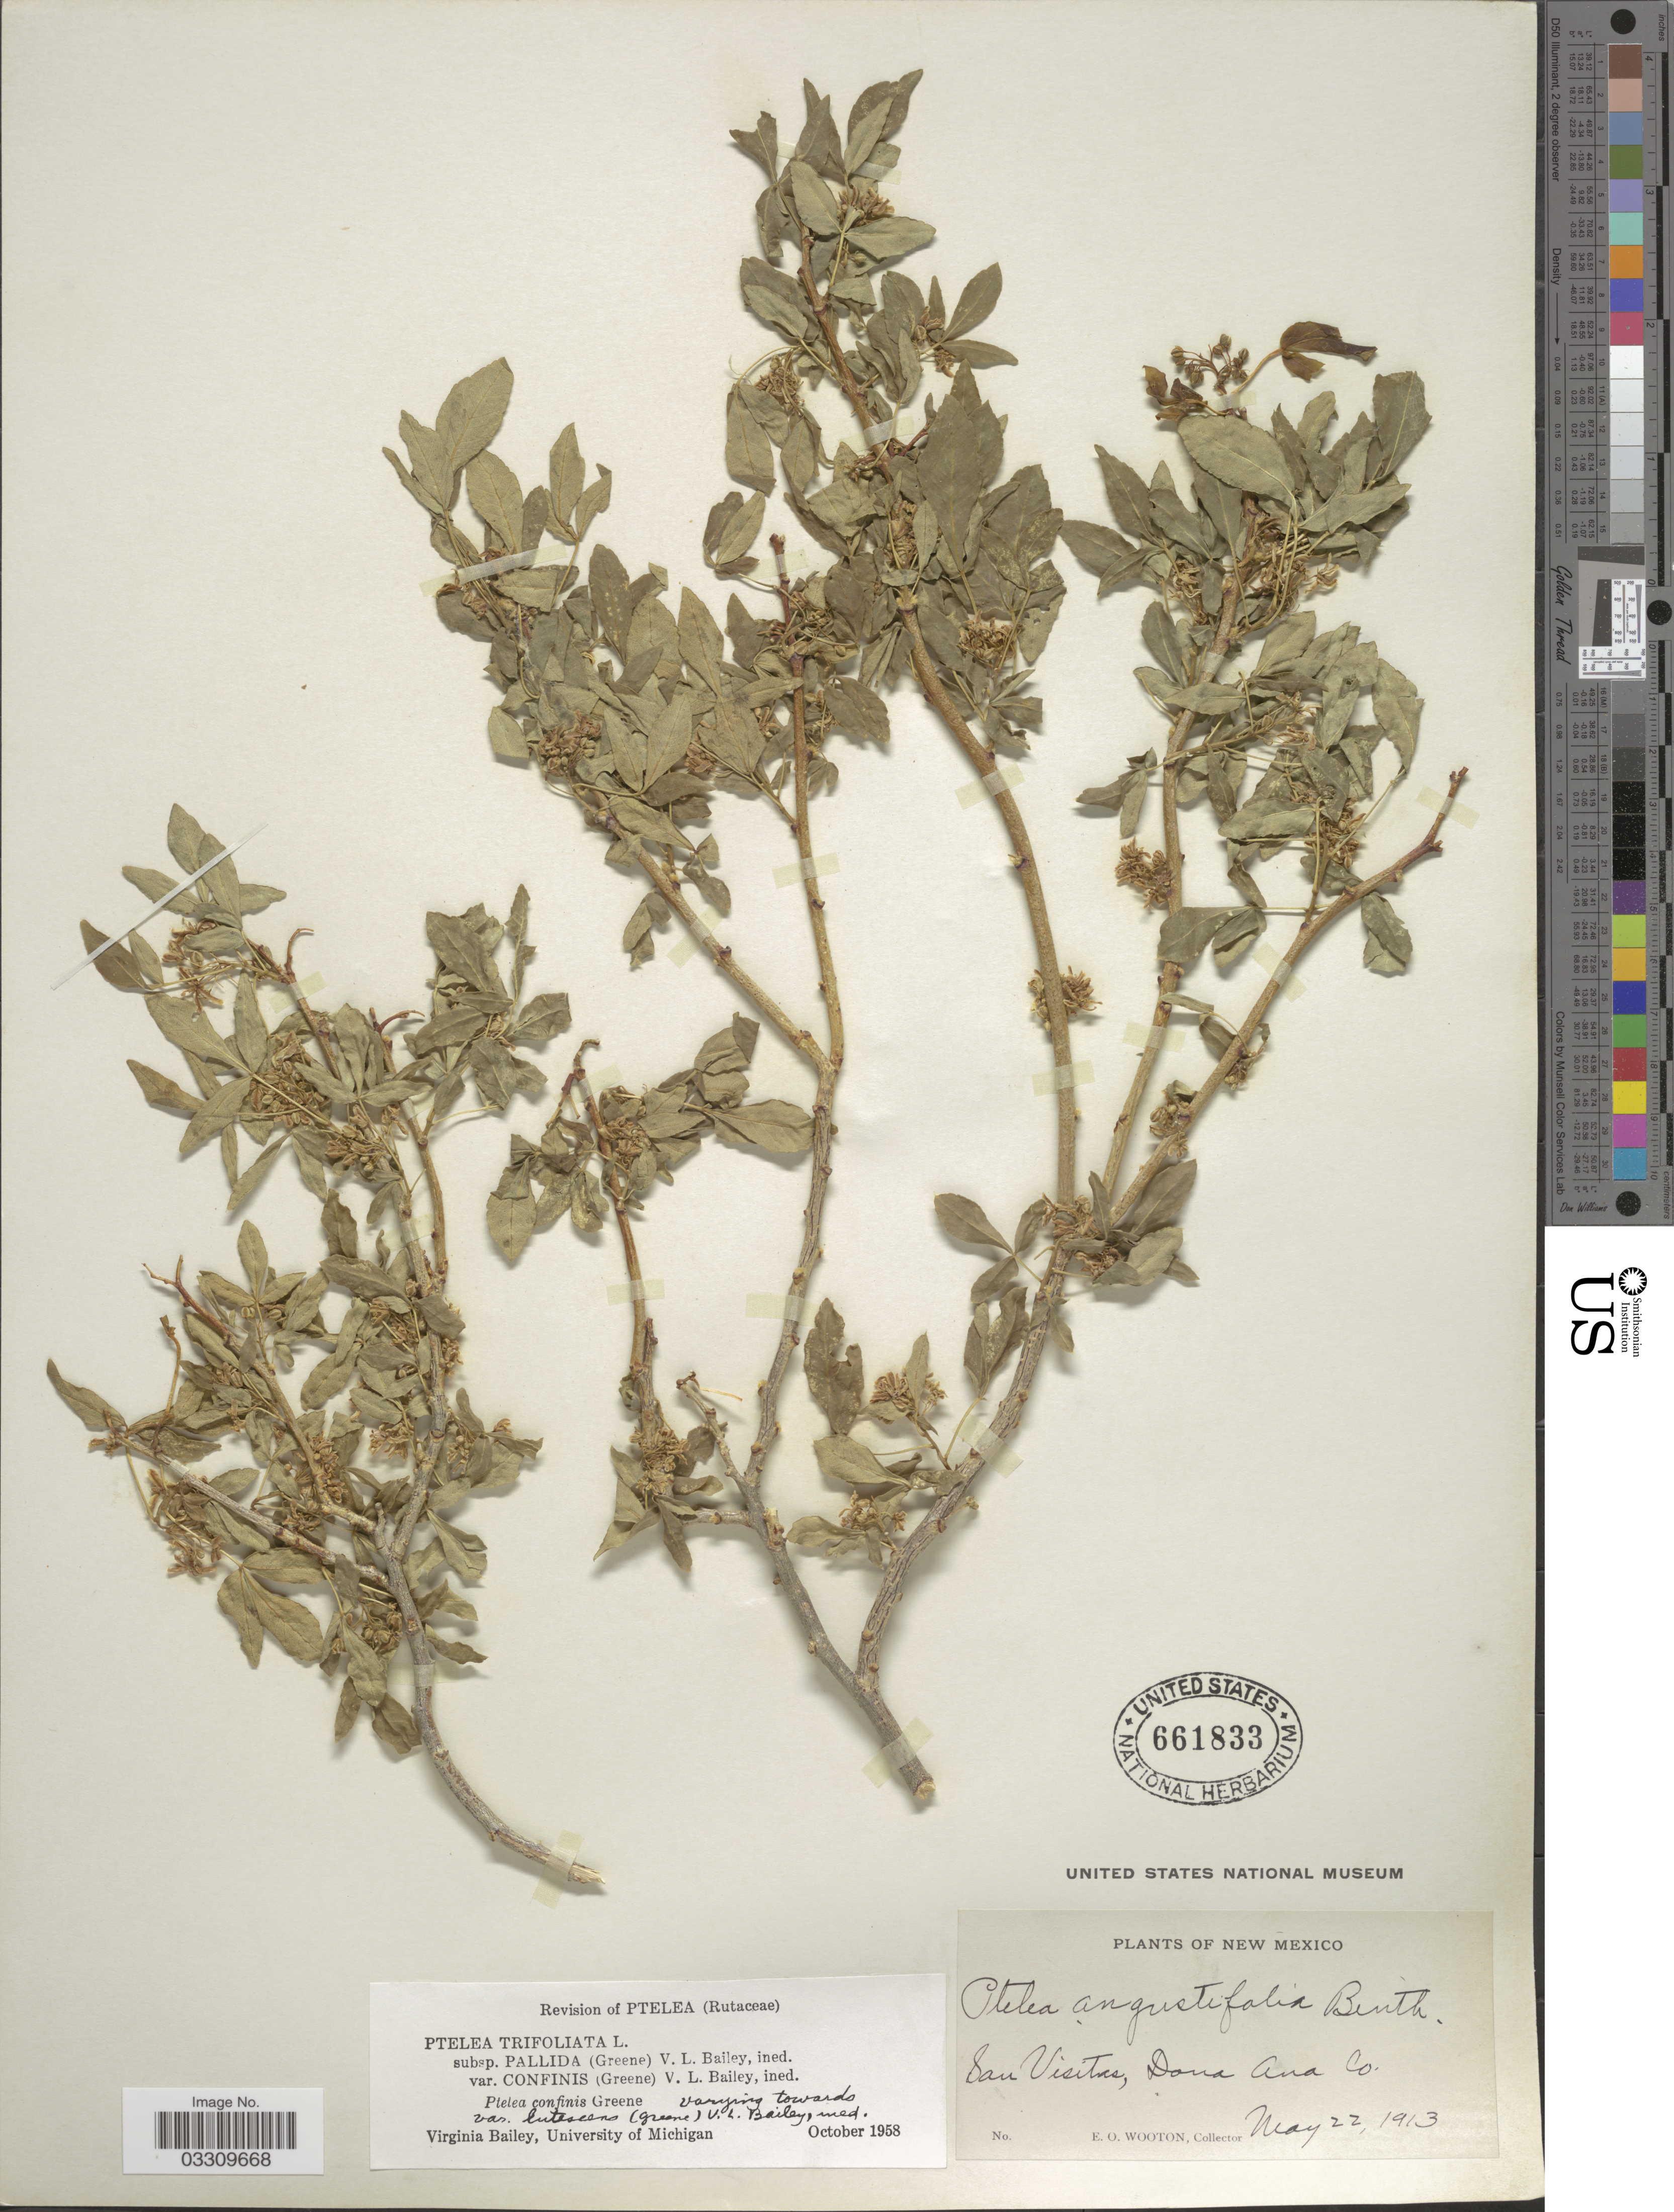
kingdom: Plantae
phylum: Tracheophyta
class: Magnoliopsida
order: Sapindales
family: Rutaceae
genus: Ptelea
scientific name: Ptelea trifoliata var. confinis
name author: (S.W. Greene) V. L. Bailey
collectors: E. O. Wooton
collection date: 1913-05-22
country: United States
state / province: New Mexico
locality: San Visitas, Dona Ana Co.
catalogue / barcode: US 661833